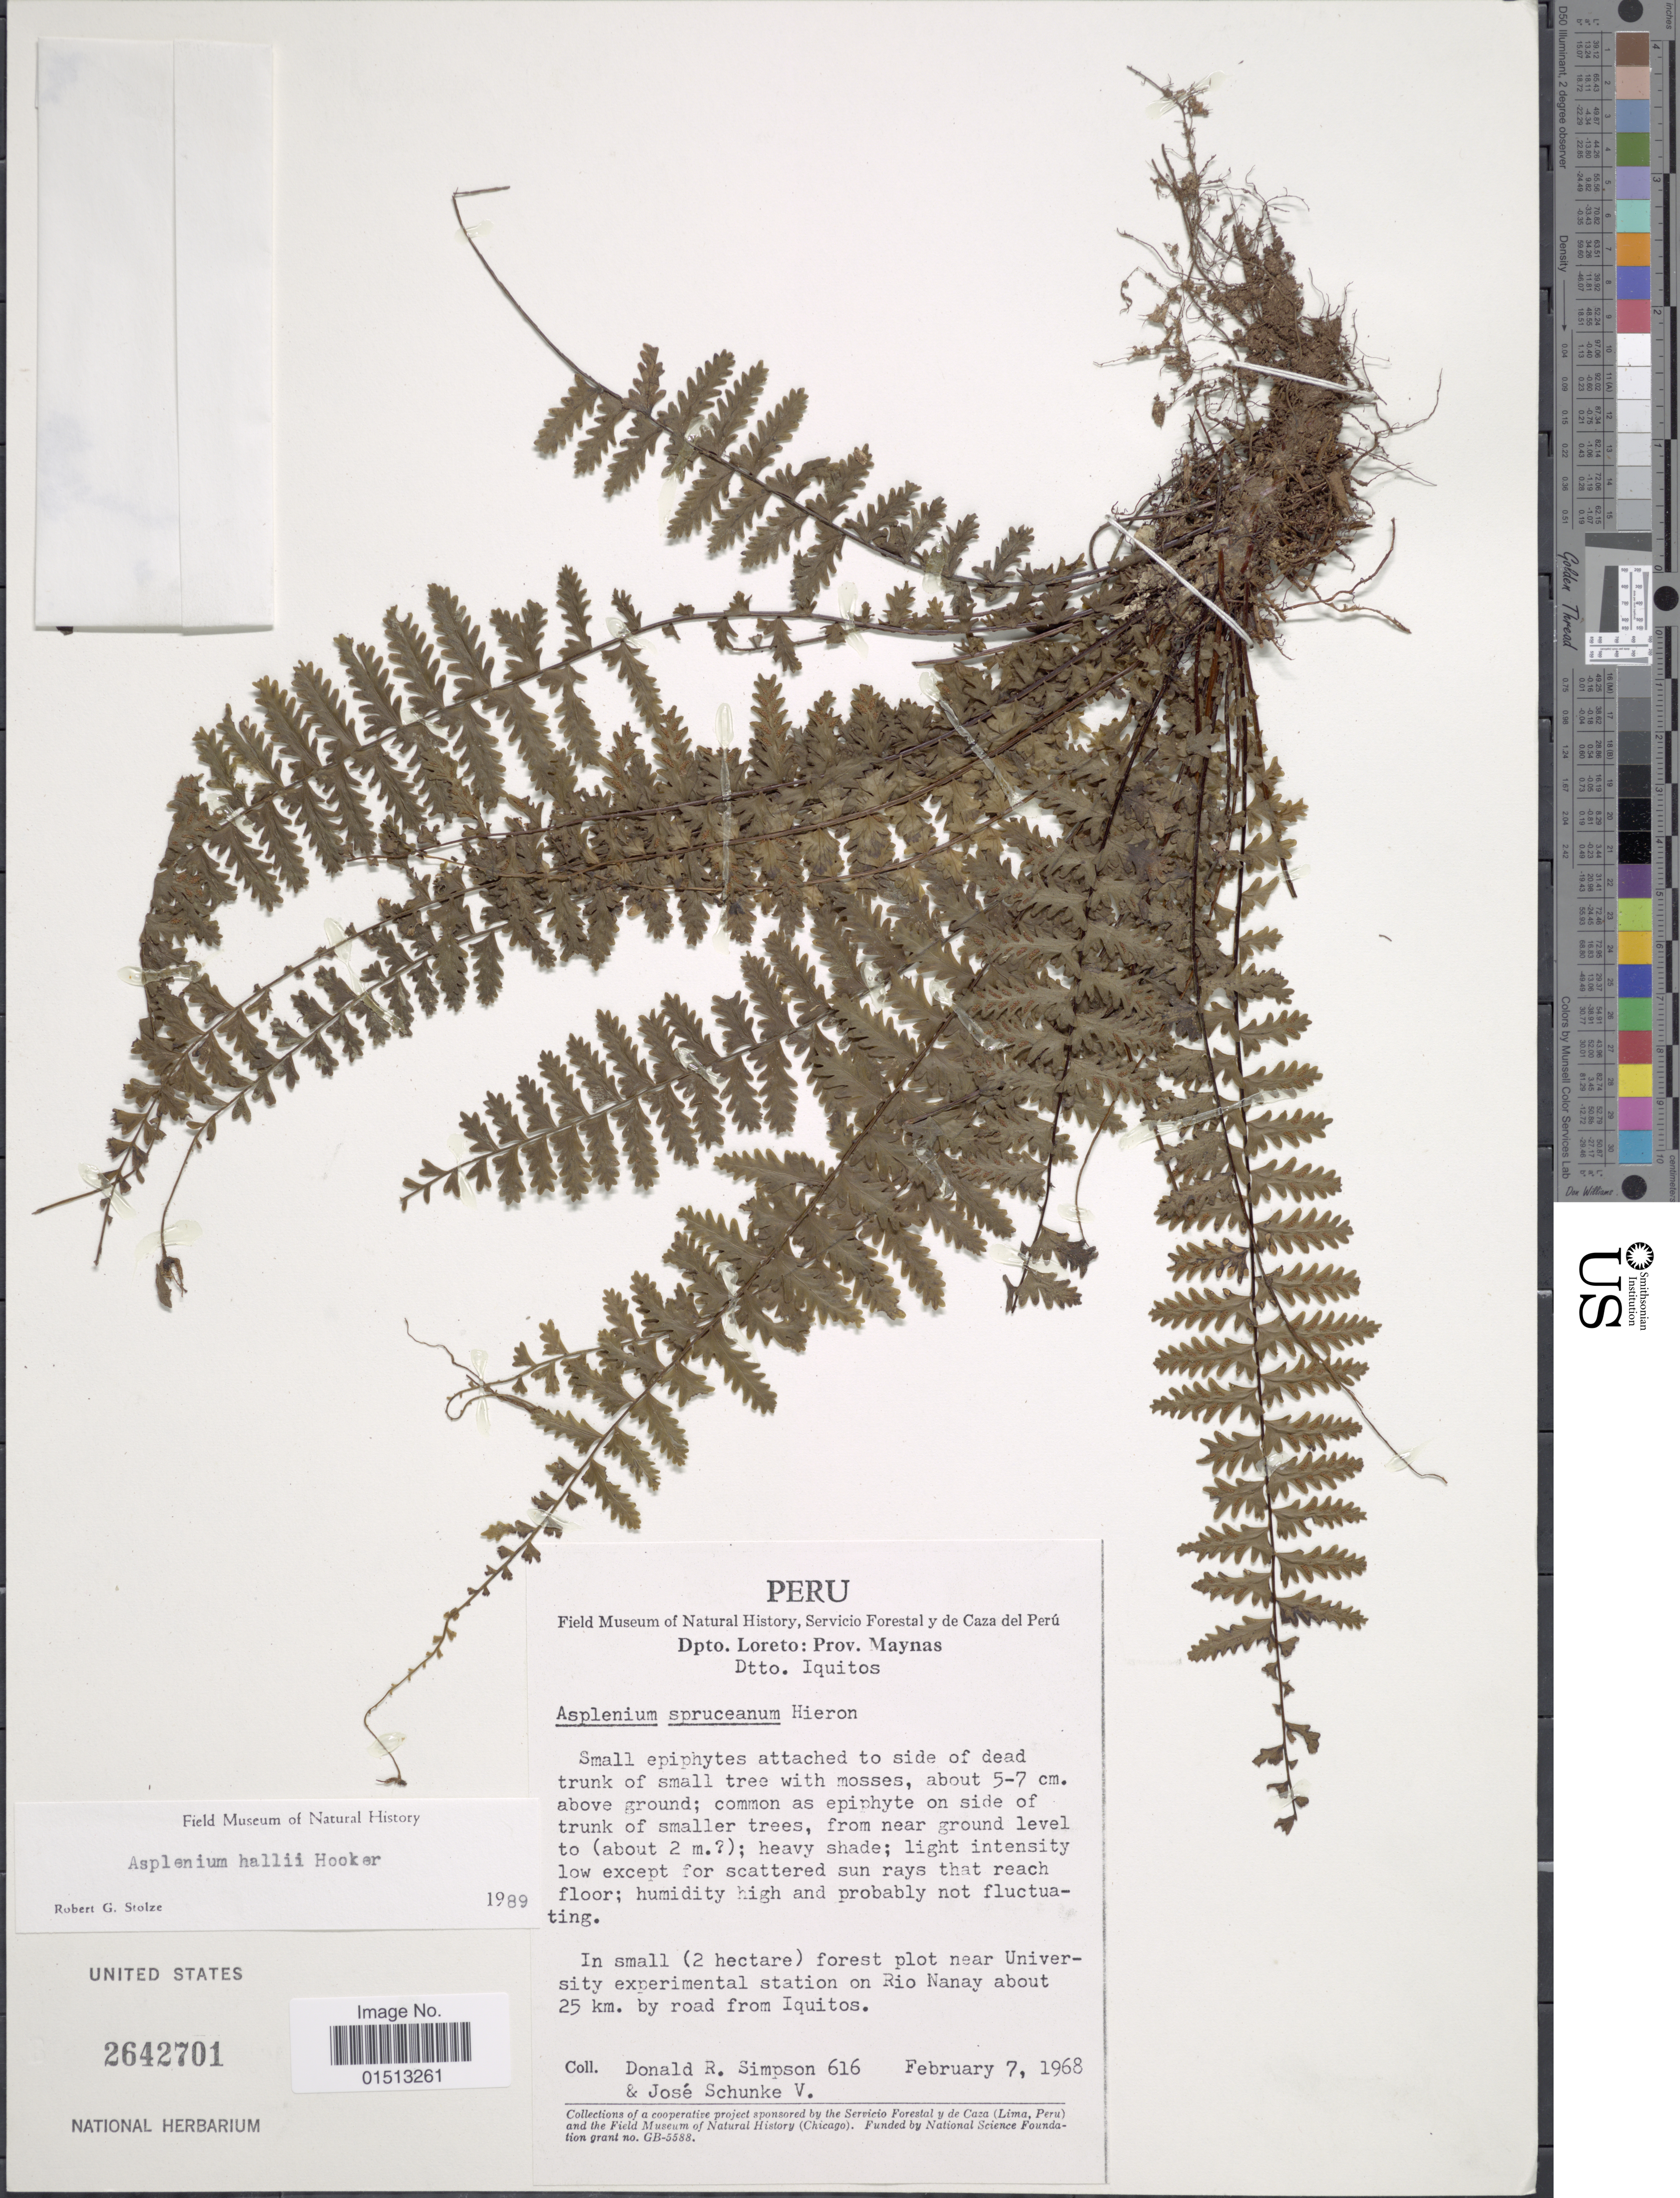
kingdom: Plantae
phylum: Tracheophyta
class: Polypodiopsida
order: Polypodiales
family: Aspleniaceae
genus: Asplenium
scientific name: Asplenium spruceanum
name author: Hieron.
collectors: D. R. Simpson & J. Schunke Vigo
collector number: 616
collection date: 1968-02-07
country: Peru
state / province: Loreto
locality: Prov. Maynas, Dtto. Iquitos, in small (2 hectare) forest plot near University experimental station on Rio Nanay about 25 km. by road from Iquitos.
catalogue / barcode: US 2642701